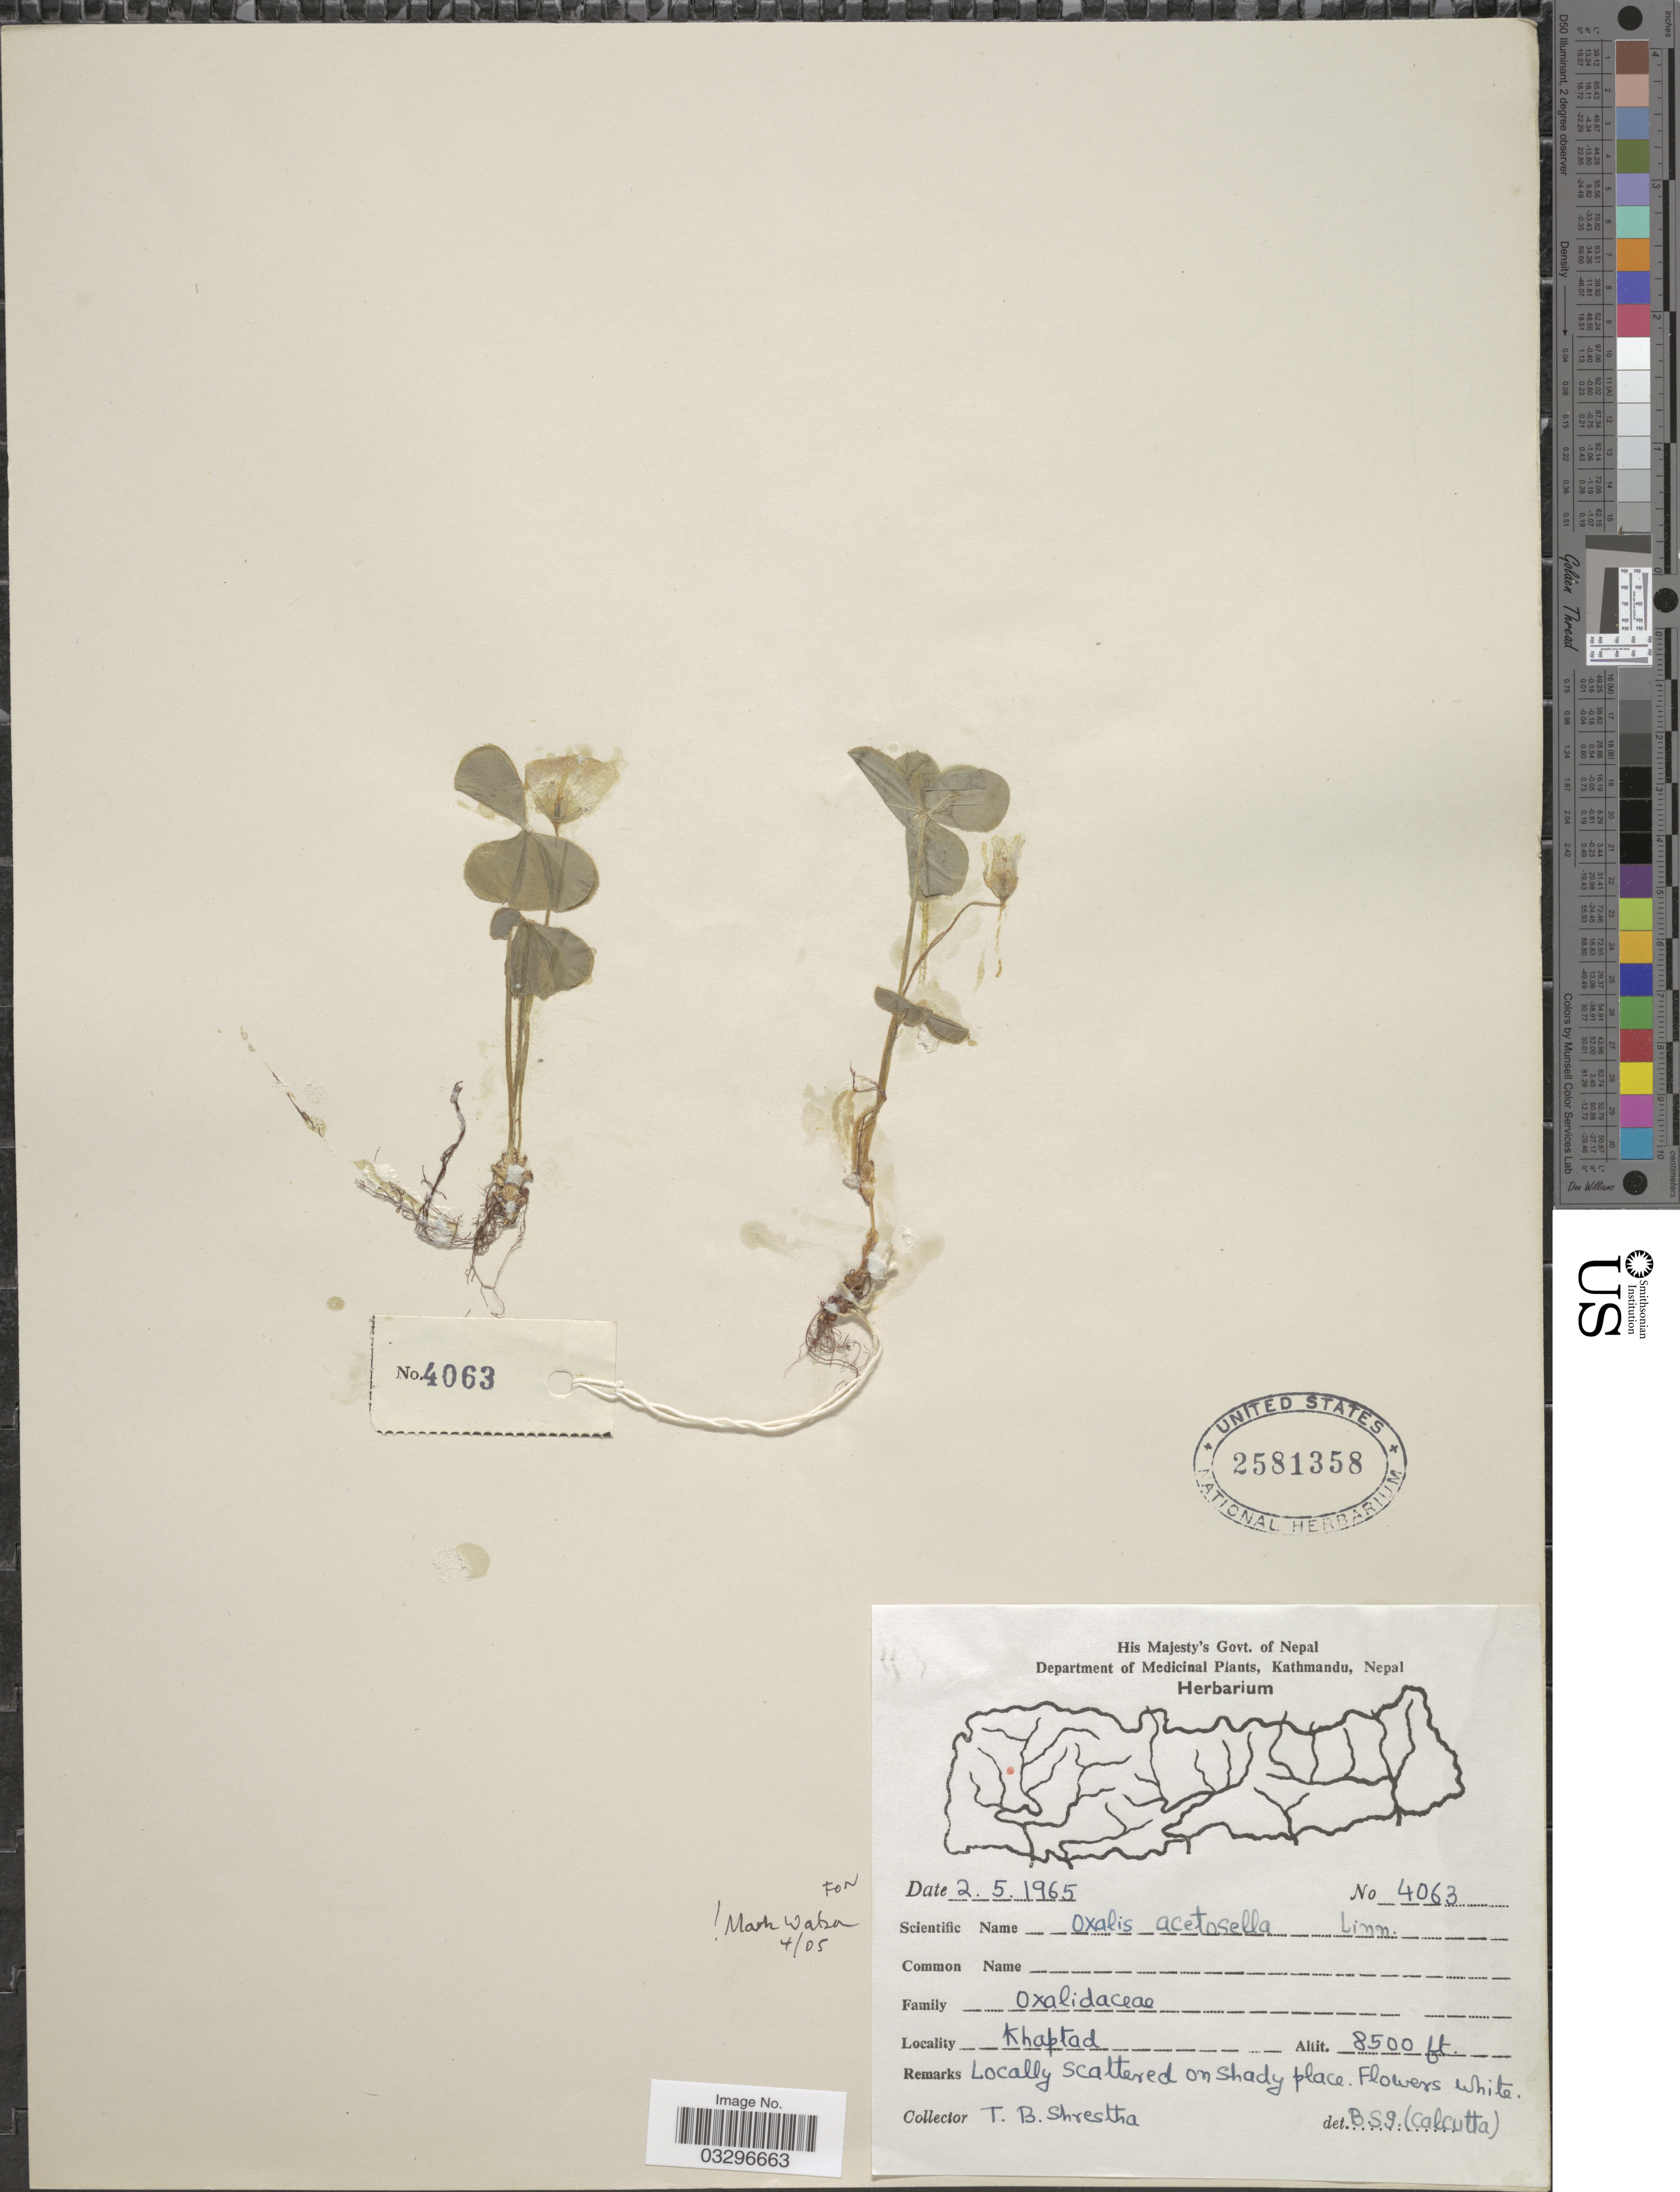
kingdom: Plantae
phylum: Tracheophyta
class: Magnoliopsida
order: Oxalidales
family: Oxalidaceae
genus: Oxalis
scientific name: Oxalis acetosella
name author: L.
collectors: T. B. Shrestha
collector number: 4063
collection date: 1965-05-02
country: Nepal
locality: Khaptad.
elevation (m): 2591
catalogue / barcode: US 2581358